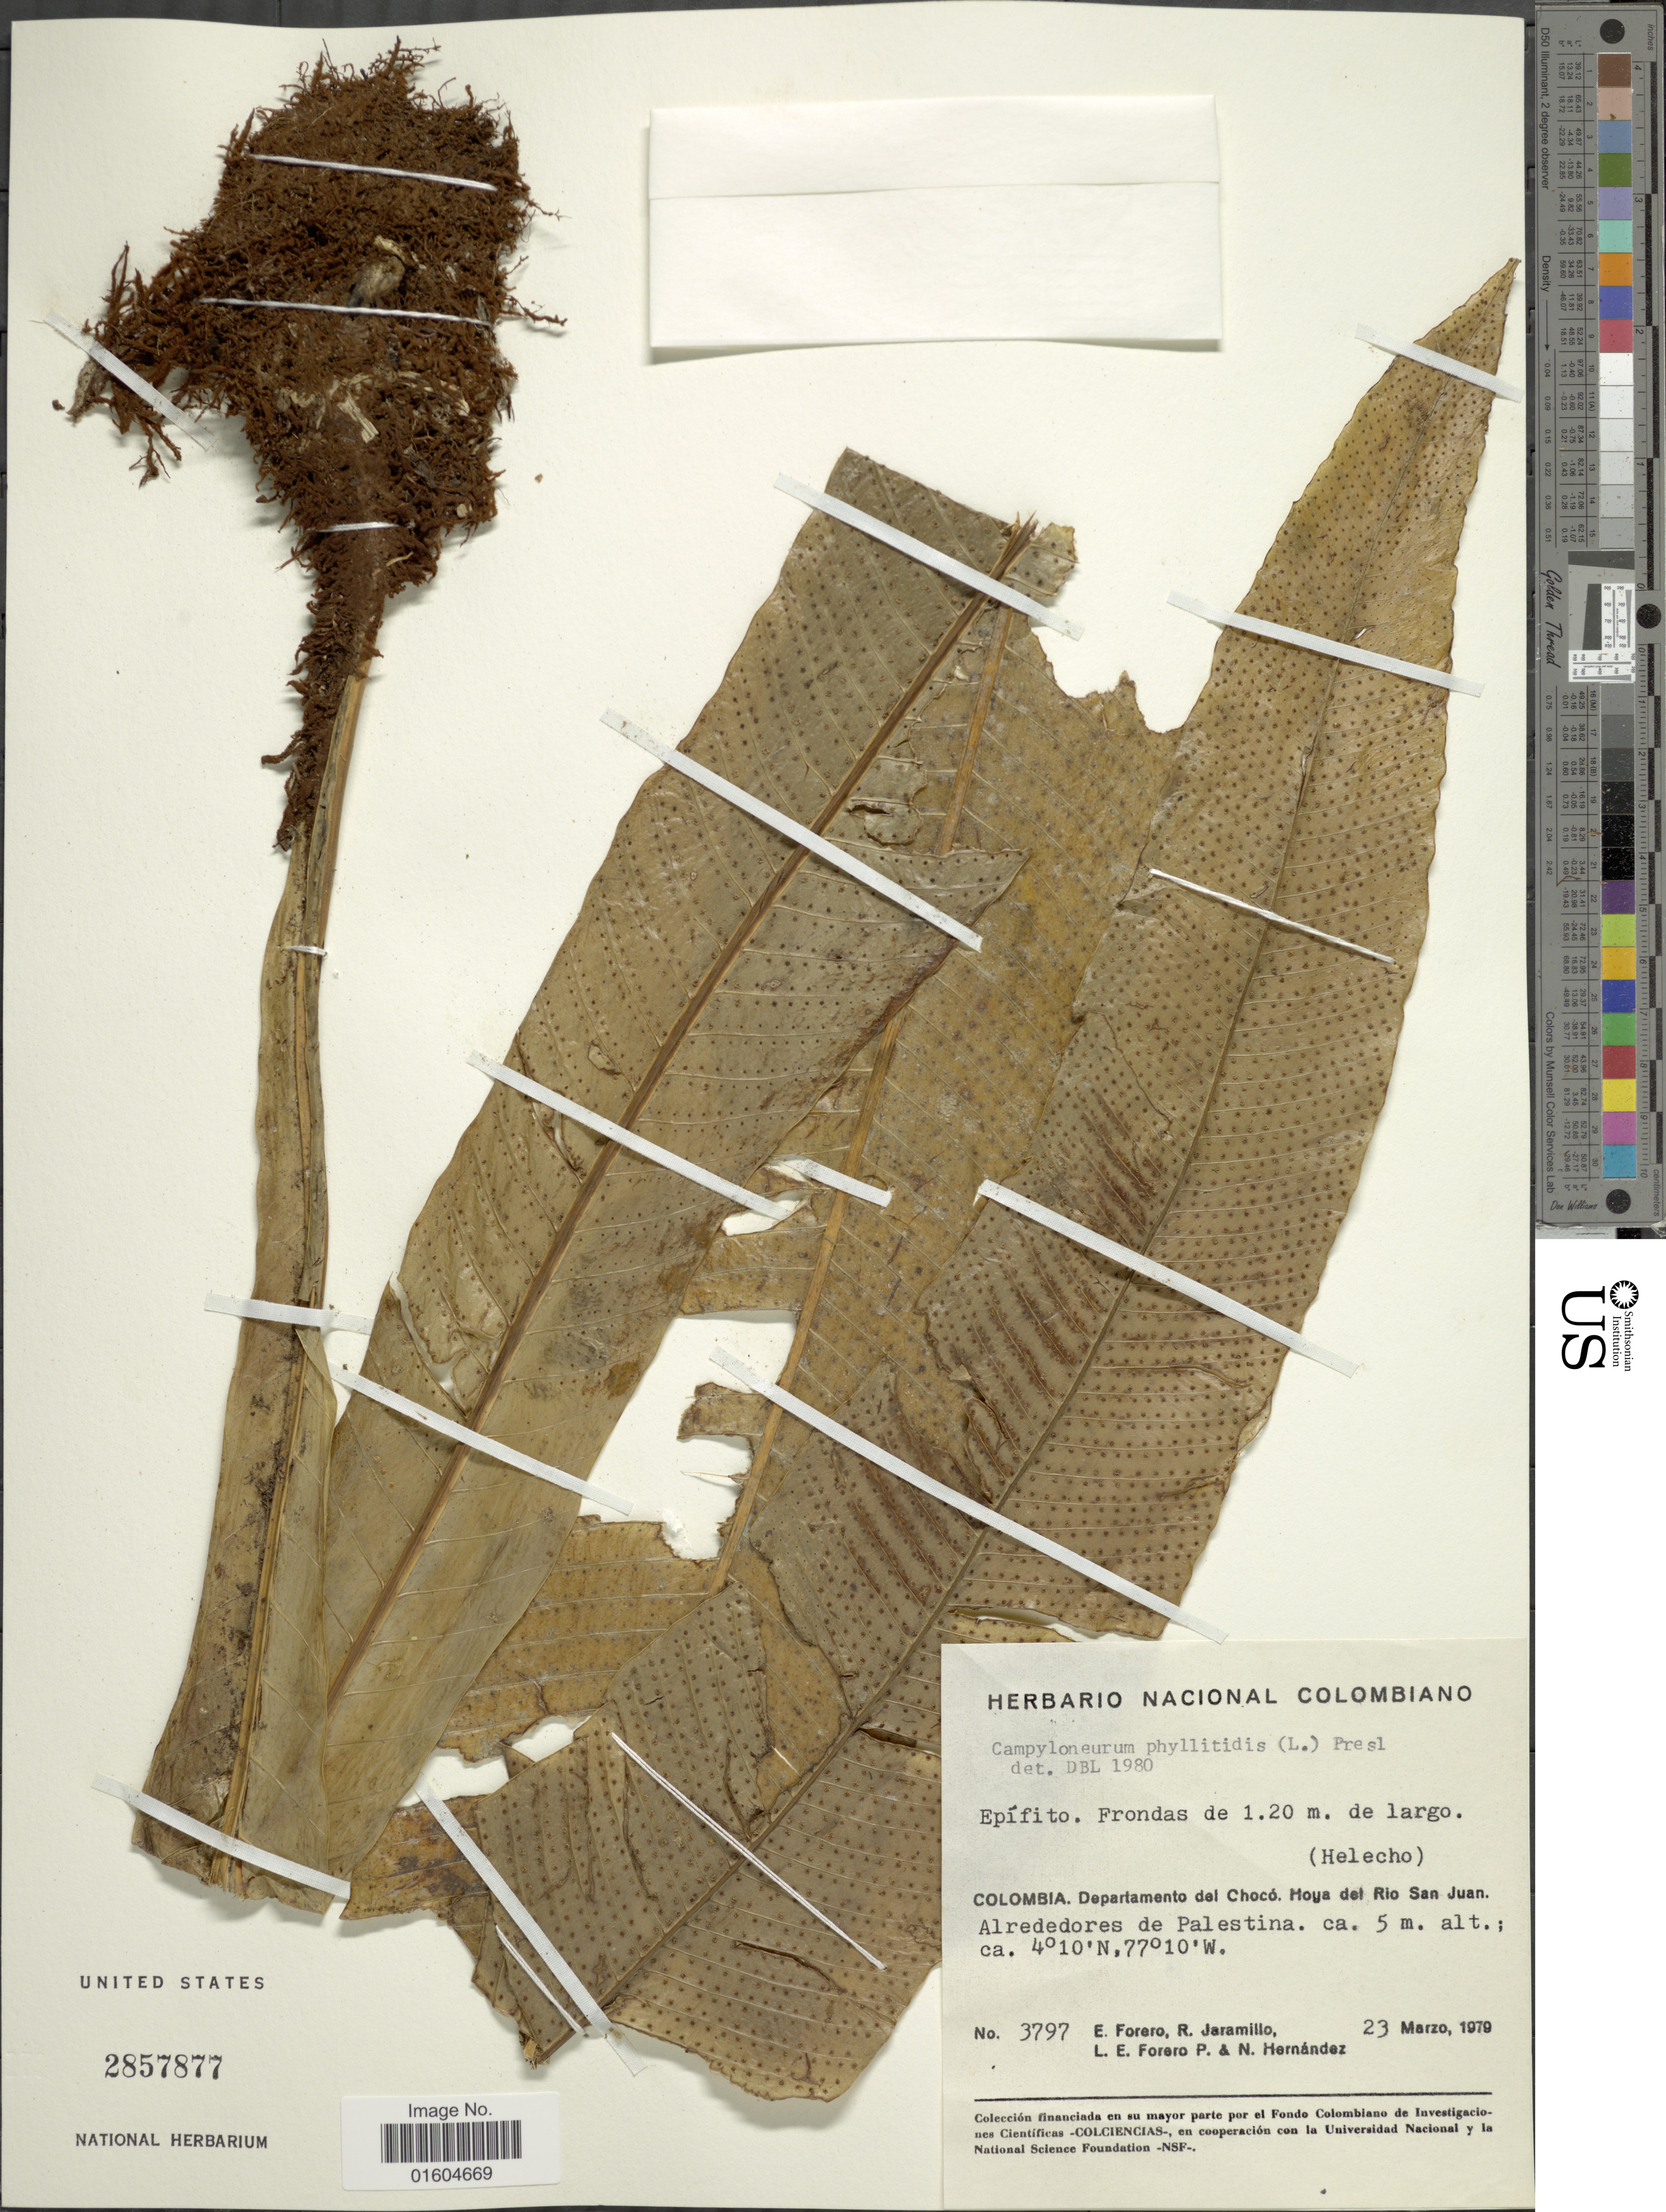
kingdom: Plantae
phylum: Tracheophyta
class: Polypodiopsida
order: Polypodiales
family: Polypodiaceae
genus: Campyloneurum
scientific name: Campyloneurum phyllitidis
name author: (L.) C. Presl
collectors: E. Forero, R. Jaramillo, L. E. Forero & N. Hernandez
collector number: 3797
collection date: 1979-03-23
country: Colombia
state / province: Chocó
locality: Colombia. Departamenta del Choco. Moya del Rio San Juan. Alrededores de Palestina de Palestina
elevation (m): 5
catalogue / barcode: US 2857877